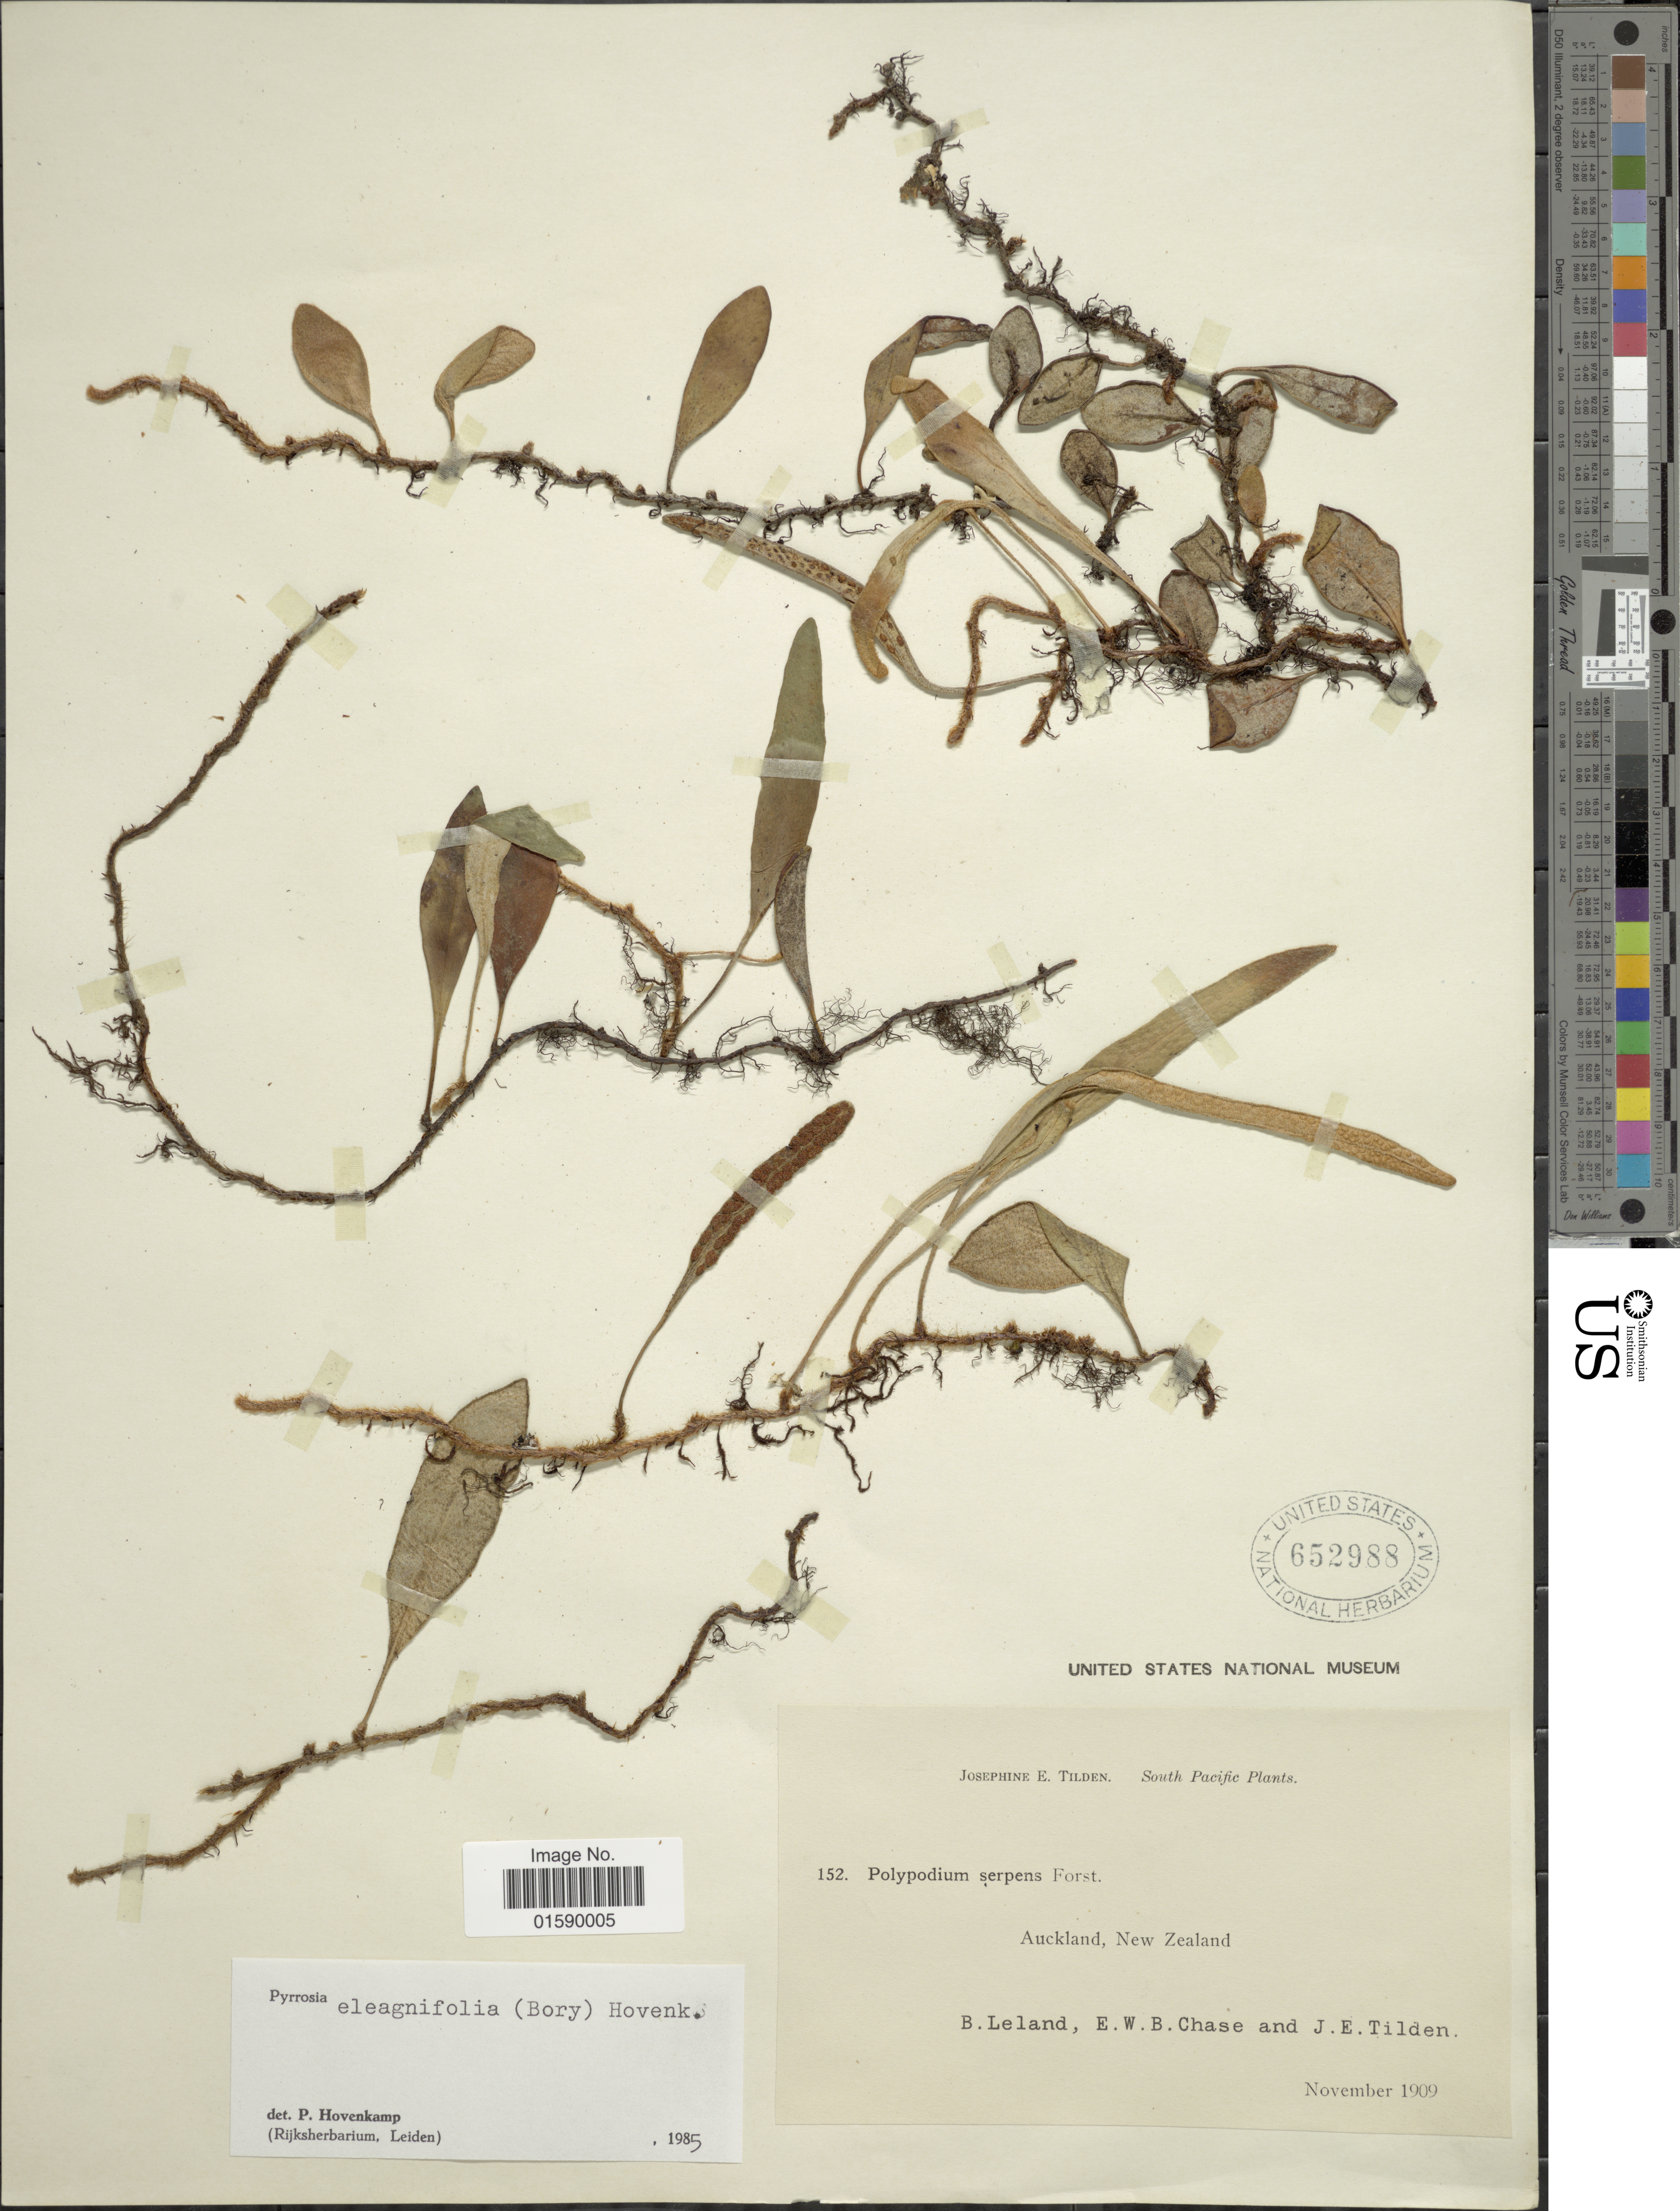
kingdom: Plantae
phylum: Tracheophyta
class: Polypodiopsida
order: Polypodiales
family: Polypodiaceae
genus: Pyrrosia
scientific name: Pyrrosia elaeagnifolia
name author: (Bory) Hovenkamp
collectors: B. Leland, E. W. Chase & J. E. Tilden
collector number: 152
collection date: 1909-11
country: New Zealand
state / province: Auckland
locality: Auckland, New Zealand.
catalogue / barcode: US 652988